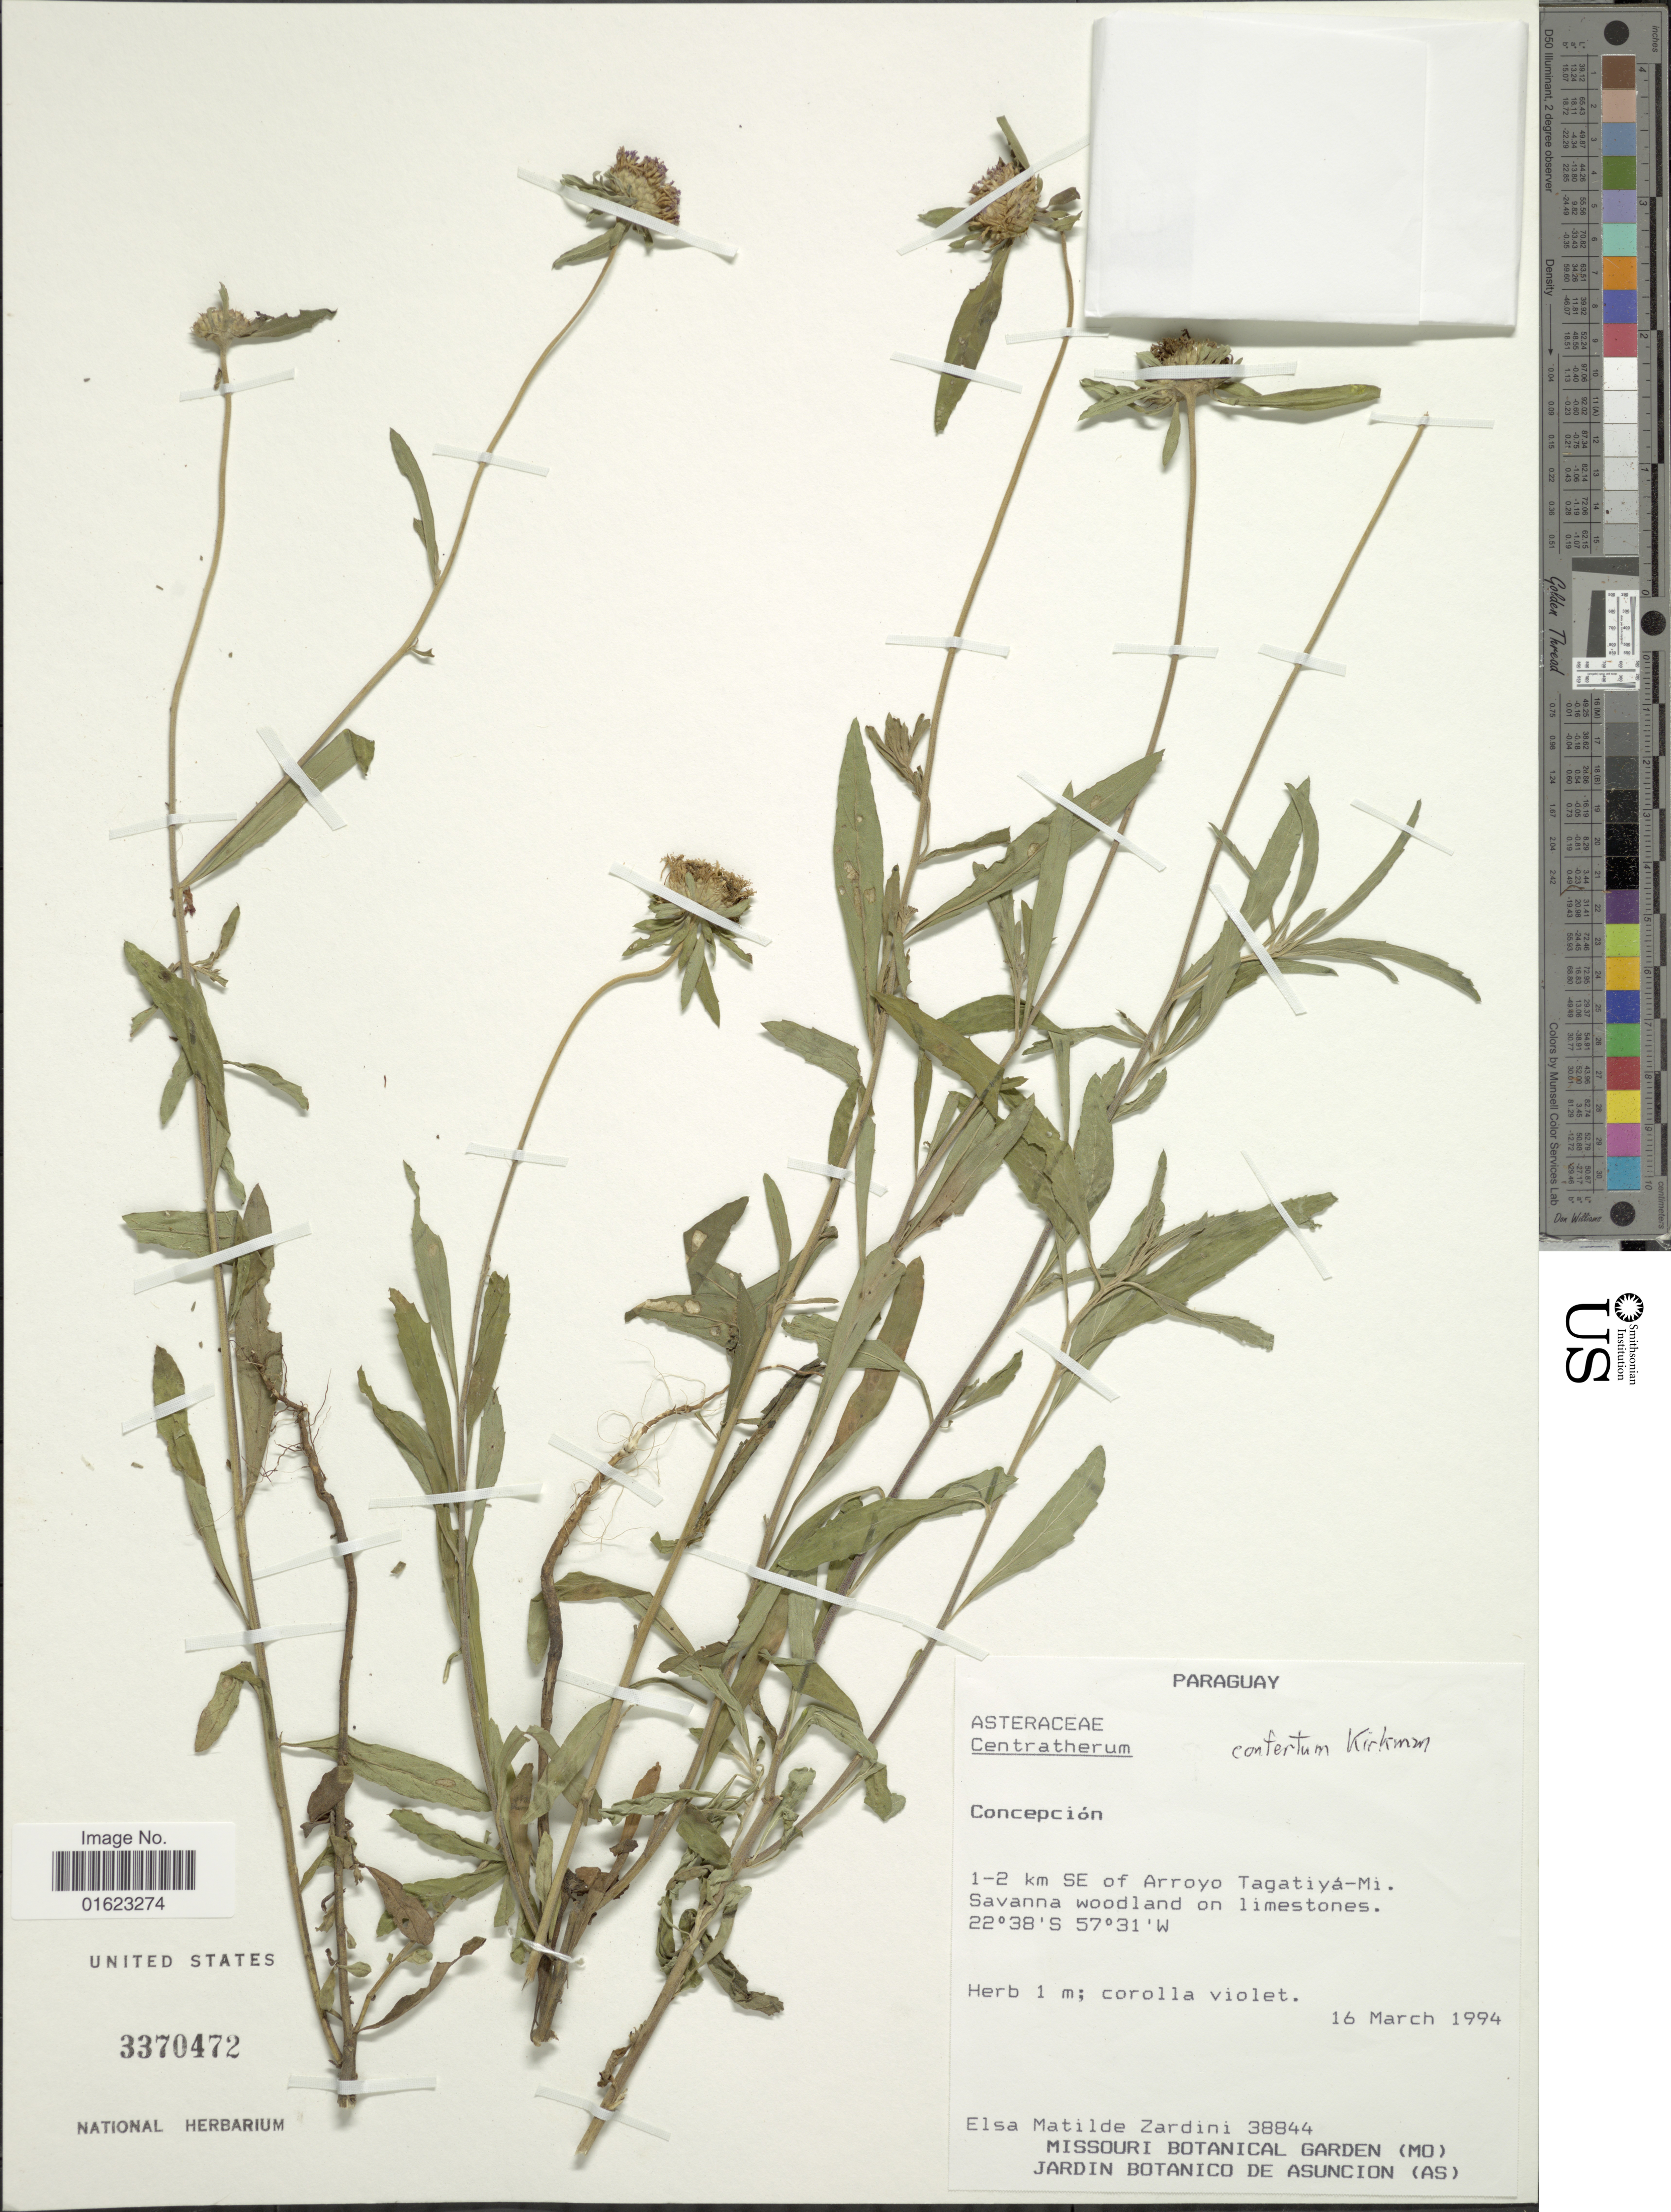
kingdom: Plantae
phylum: Tracheophyta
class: Magnoliopsida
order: Asterales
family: Asteraceae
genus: Centratherum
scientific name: Centratherum confertum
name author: Kirkman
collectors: E. M. Zardini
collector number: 38844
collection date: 1994-03-16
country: Paraguay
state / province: Concepcion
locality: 1-2 km SE of Arroyo Tagatiya-Mi. Concepcion.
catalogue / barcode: US 3370472